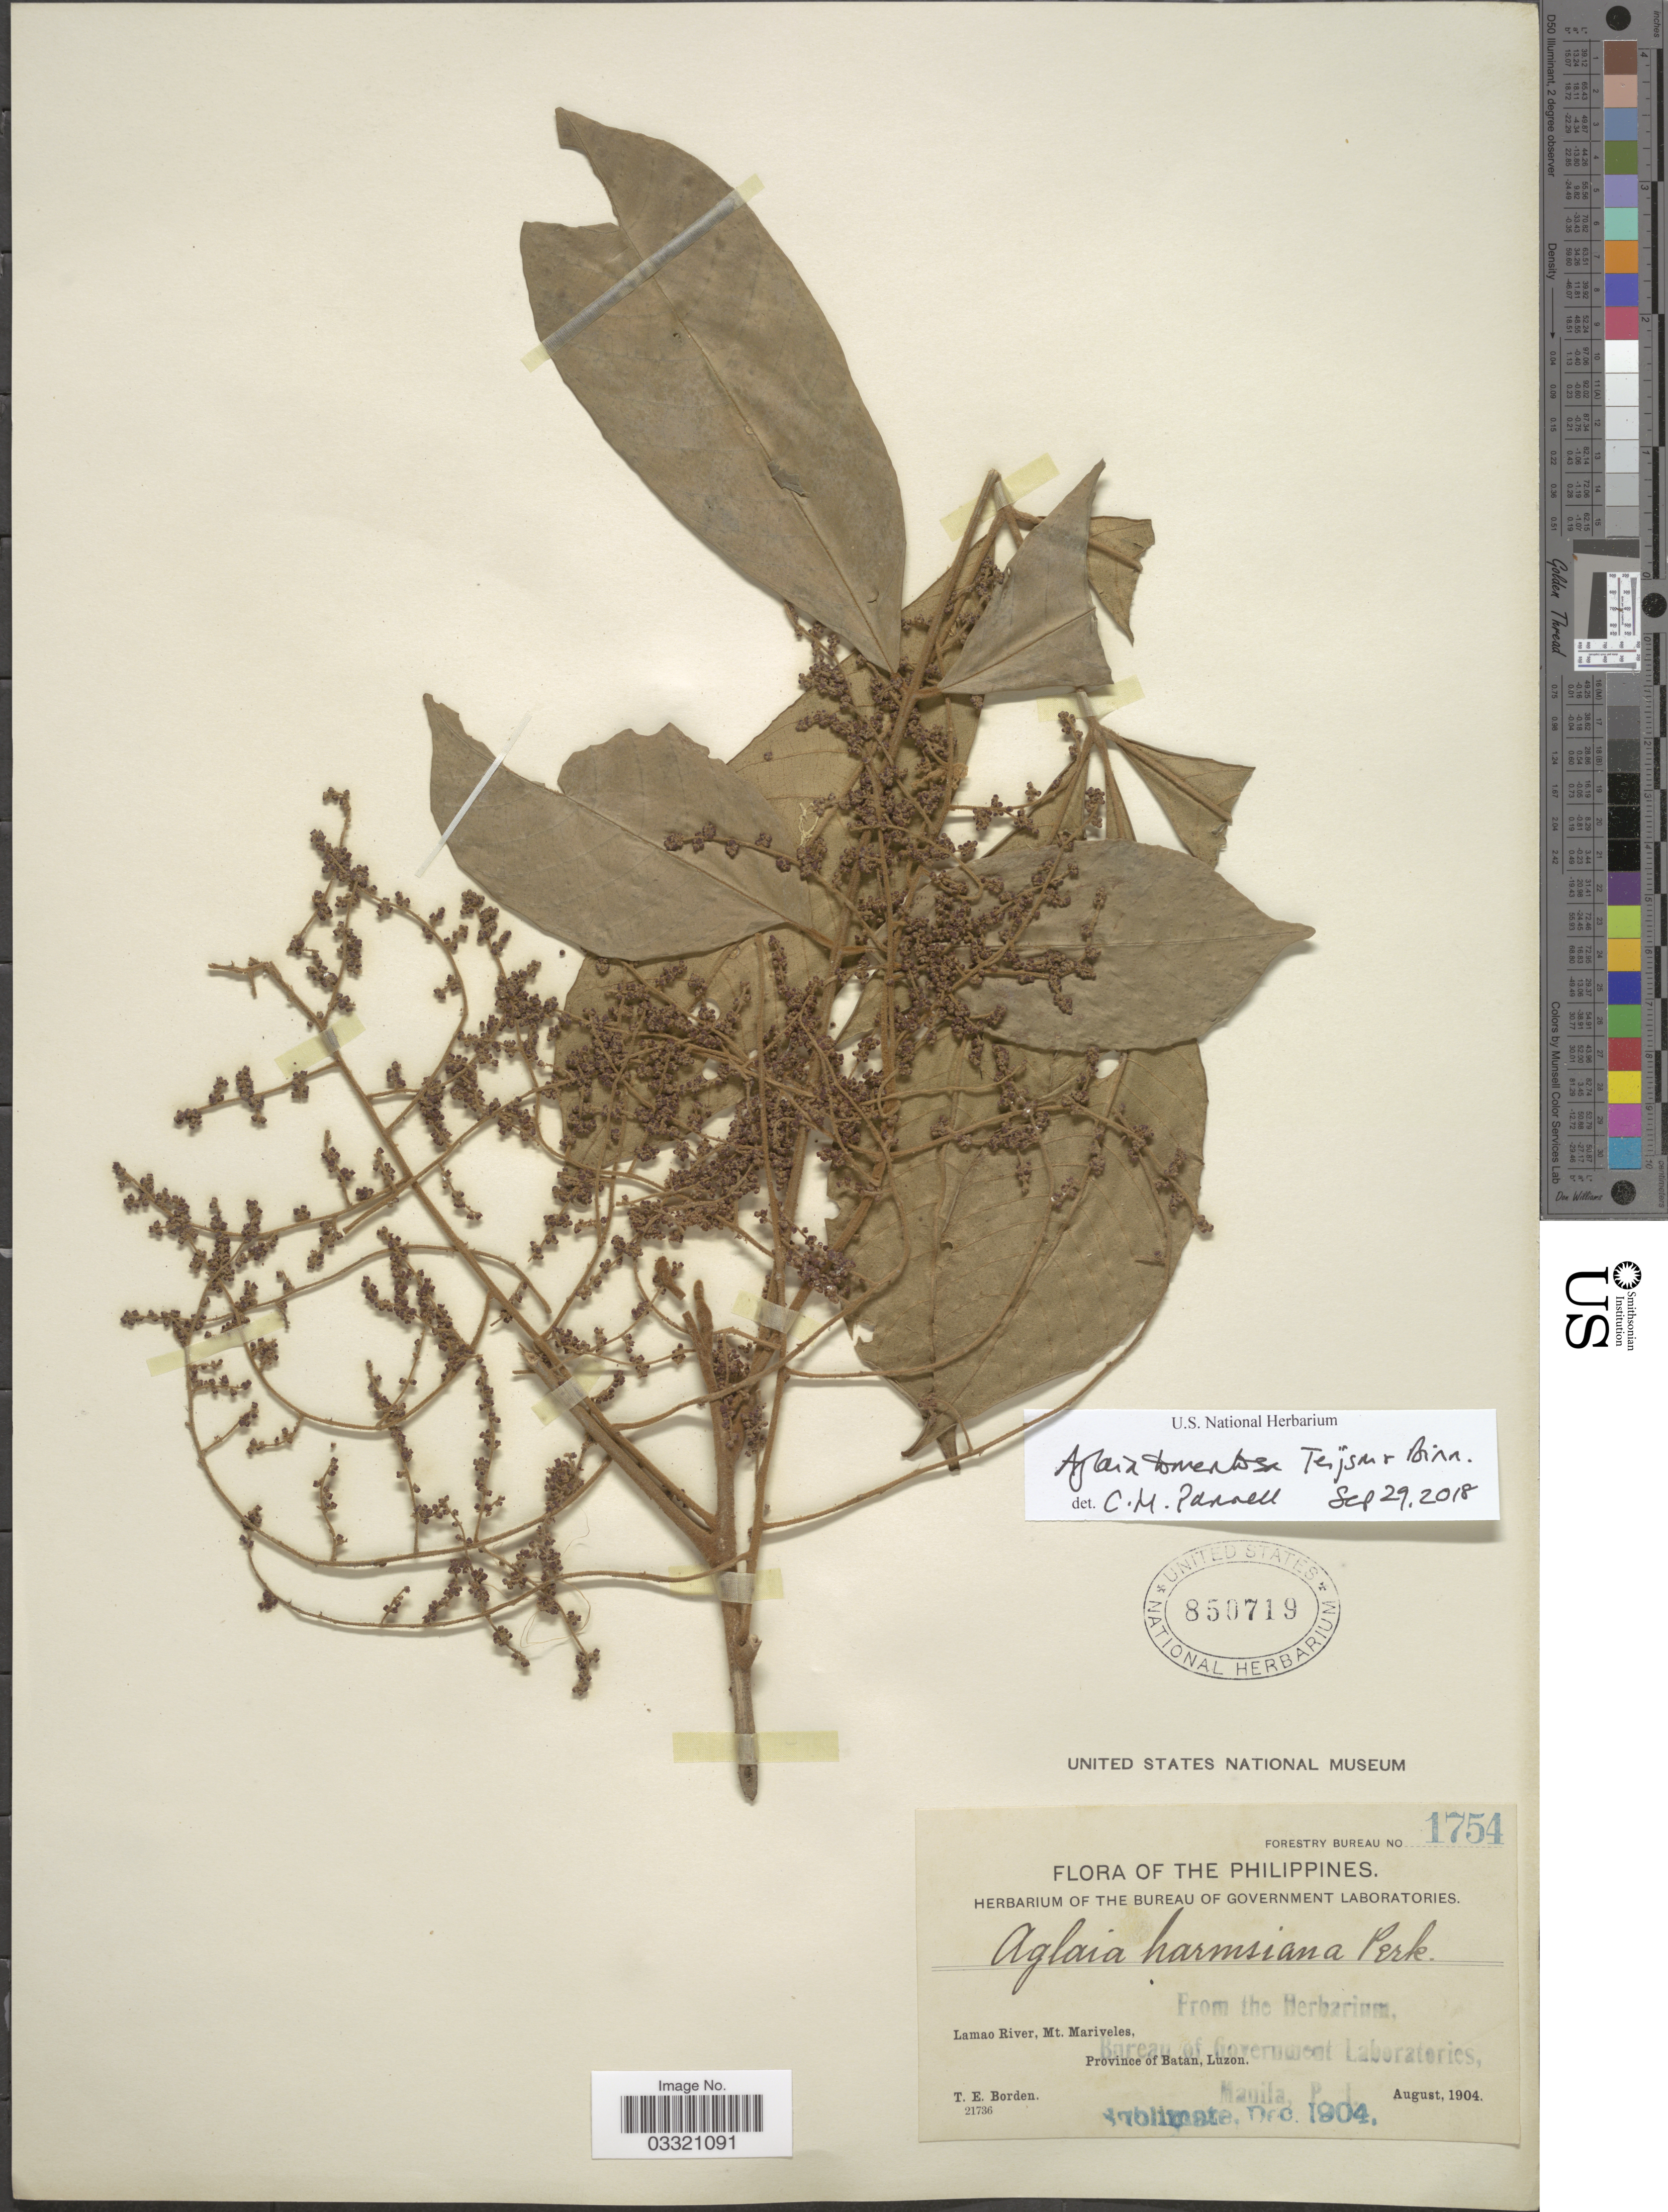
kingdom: Plantae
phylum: Tracheophyta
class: Magnoliopsida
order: Sapindales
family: Meliaceae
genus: Aglaia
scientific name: Aglaia tomentosa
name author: Teijsm. & Binn.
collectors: T. E. Borden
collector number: Forestry Bureau 1754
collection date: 1904-08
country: Philippines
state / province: Cagayan Valley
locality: Lamao River, Mt. Mariveles, Province of Batan, Luzon.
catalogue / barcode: US 850719